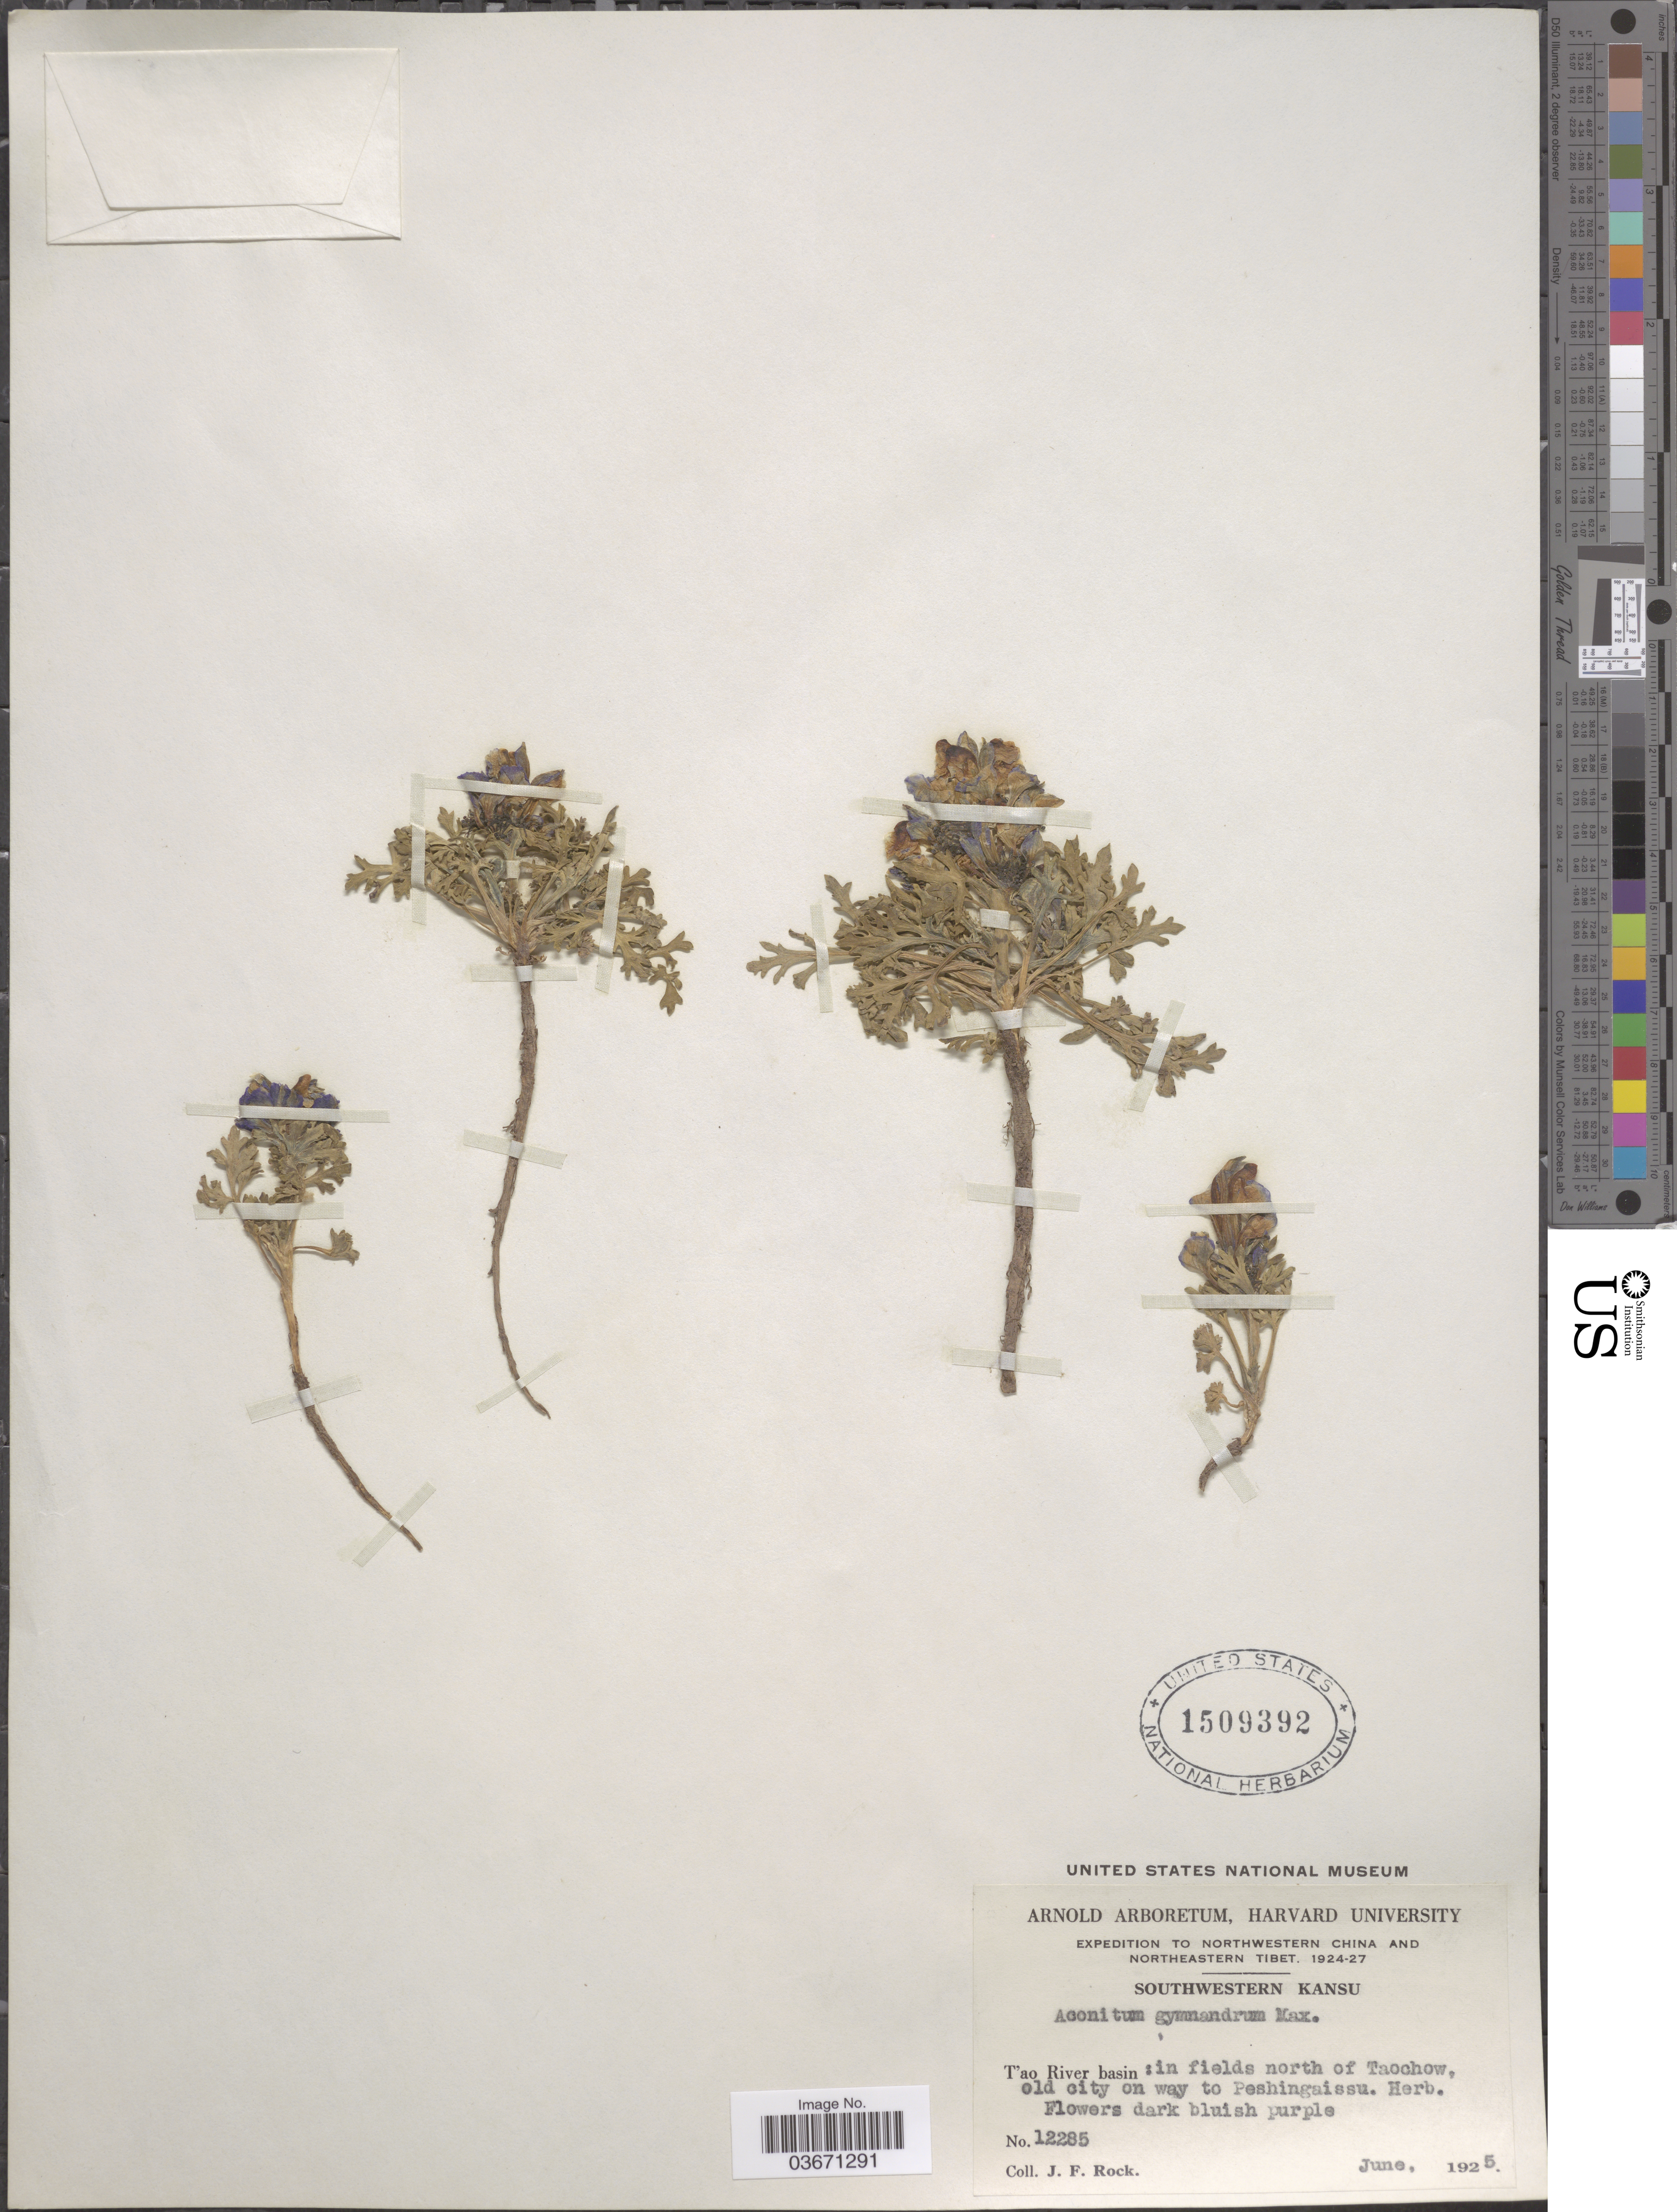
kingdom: Plantae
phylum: Tracheophyta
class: Magnoliopsida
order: Ranunculales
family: Ranunculaceae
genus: Aconitum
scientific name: Aconitum gymnandrum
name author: Maxim.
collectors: J. Rock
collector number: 12285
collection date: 1925-06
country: China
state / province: Gansu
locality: Northwestern China. Southwestern Kansu. T'ao River basin: in fields north of Taochow, old city on way to Peshingaissu.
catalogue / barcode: US 1509392